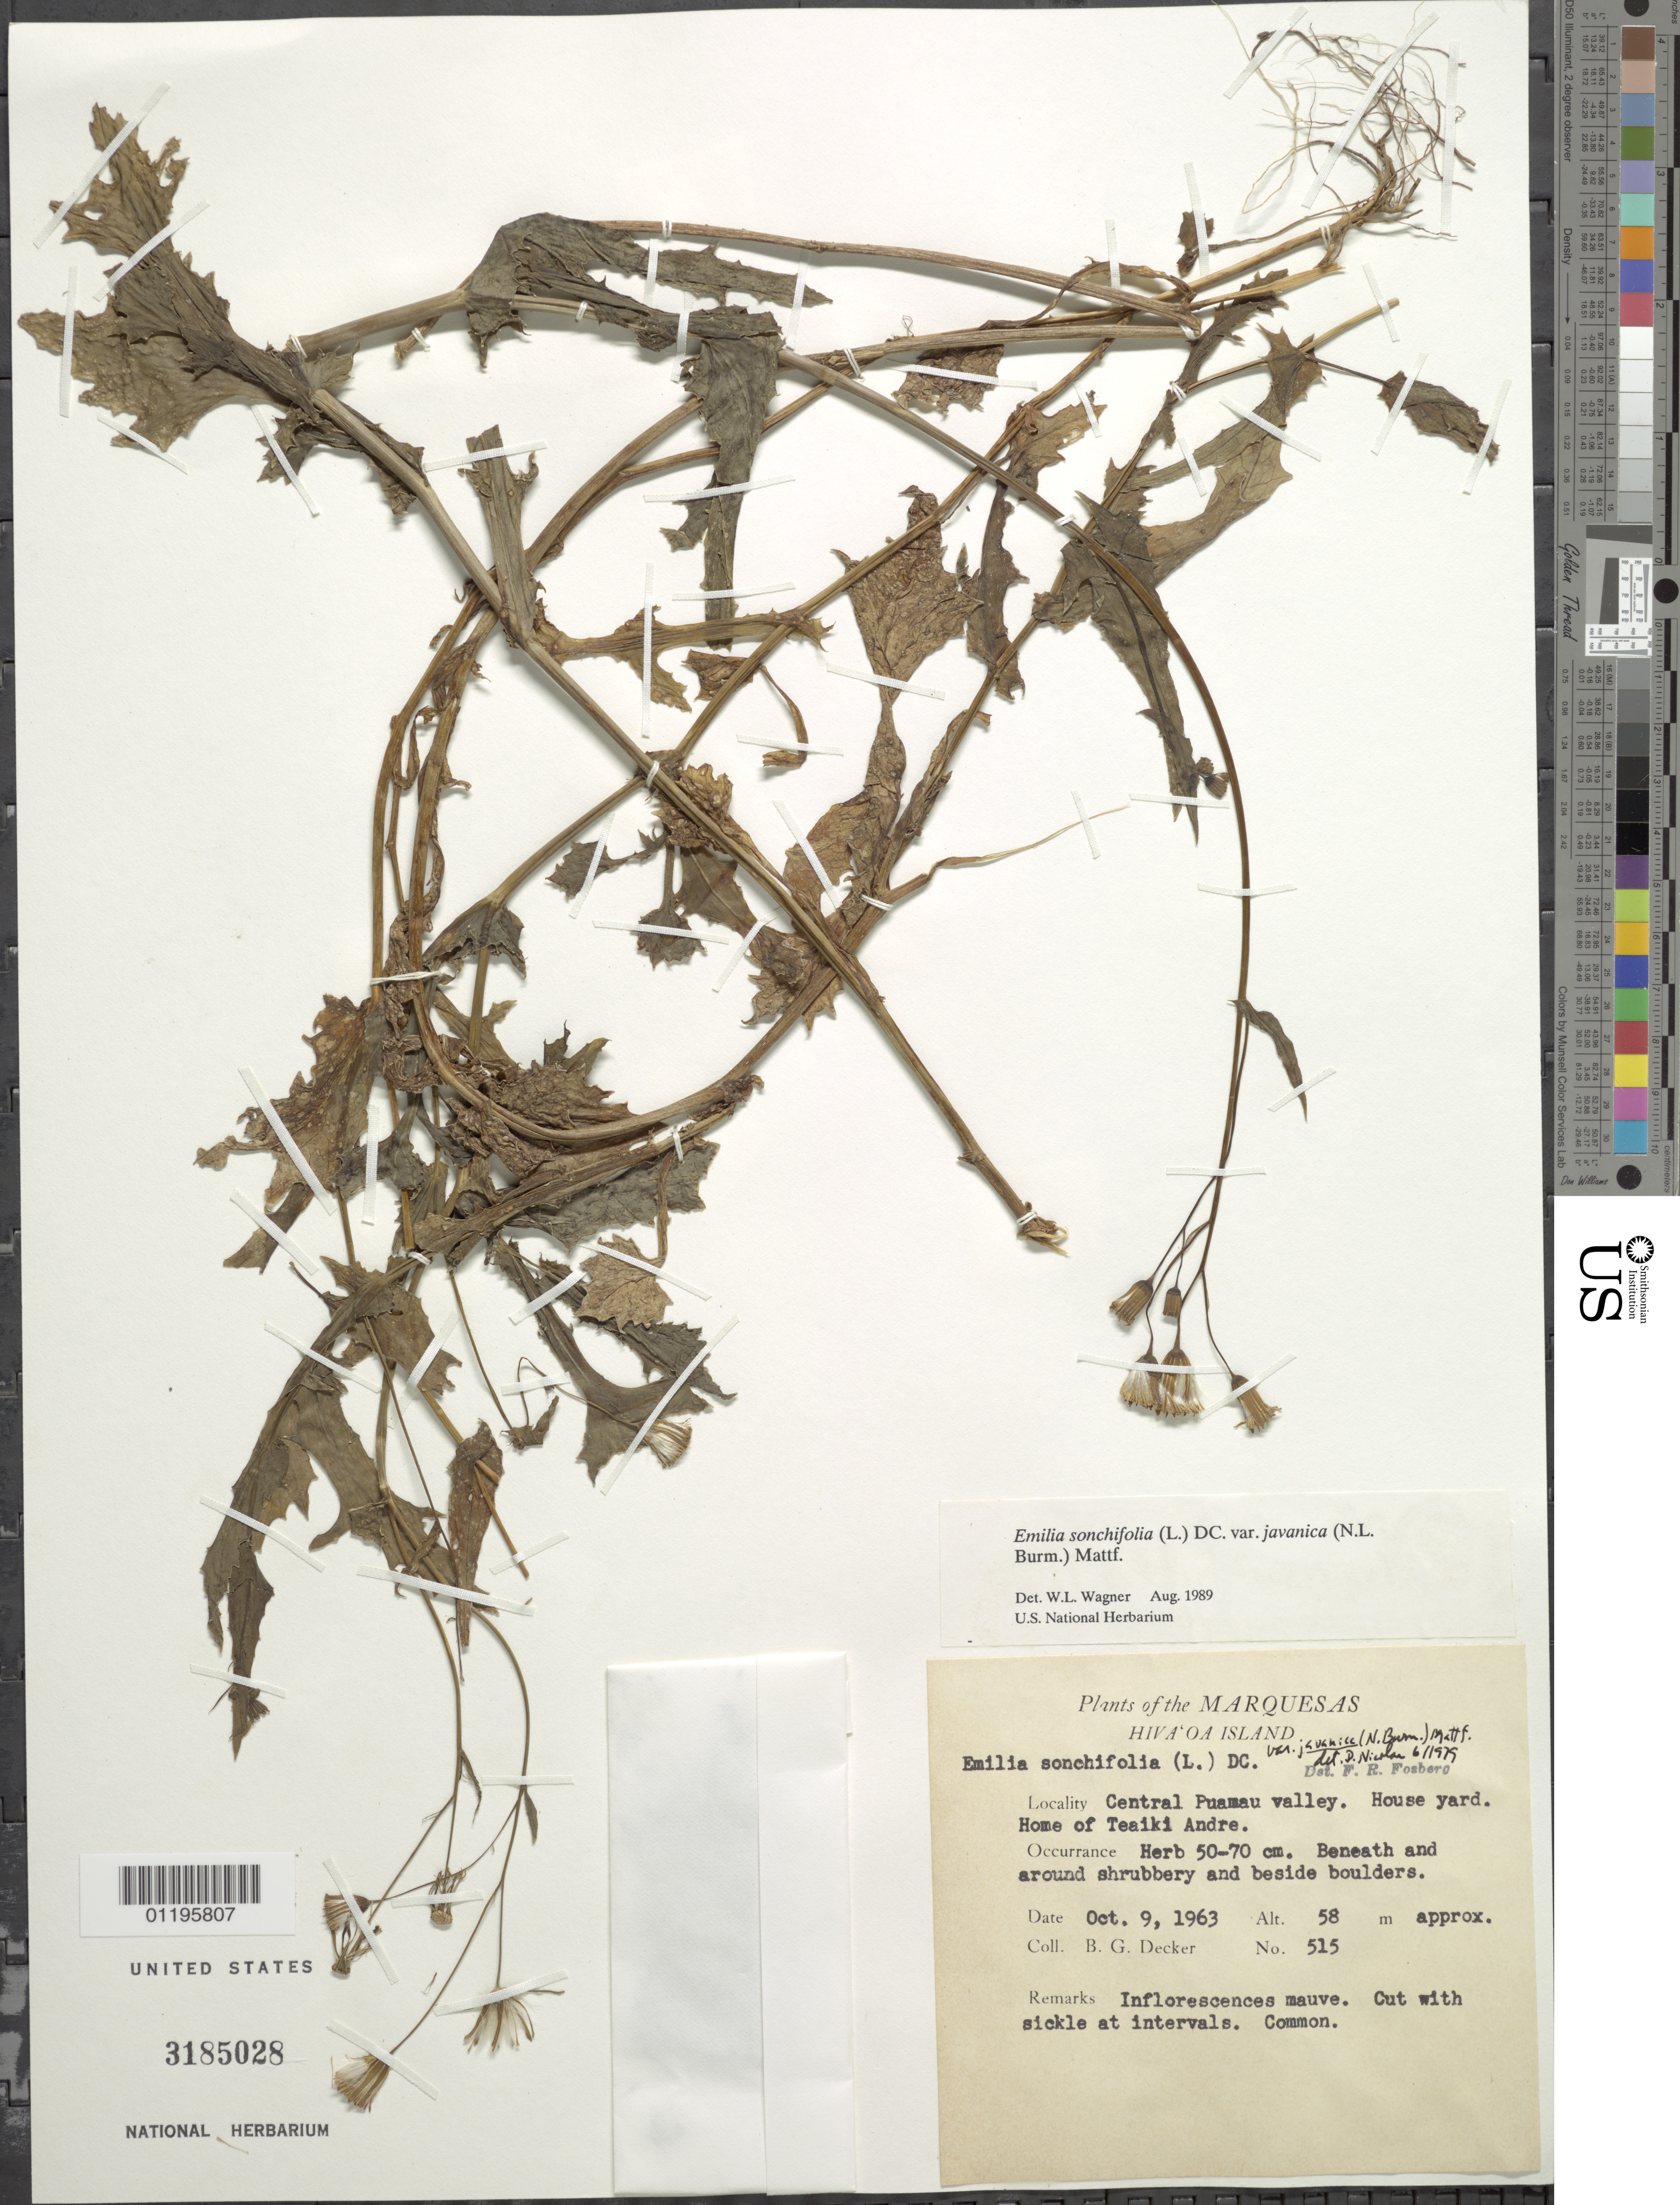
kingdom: Plantae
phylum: Tracheophyta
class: Magnoliopsida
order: Asterales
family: Asteraceae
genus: Emilia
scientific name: Emilia fosbergii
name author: Nicolson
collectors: B. G. Decker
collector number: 515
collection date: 1963-10-09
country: French Polynesia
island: Hiva Oa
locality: central Puamau Valley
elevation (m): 58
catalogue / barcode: US 3185028